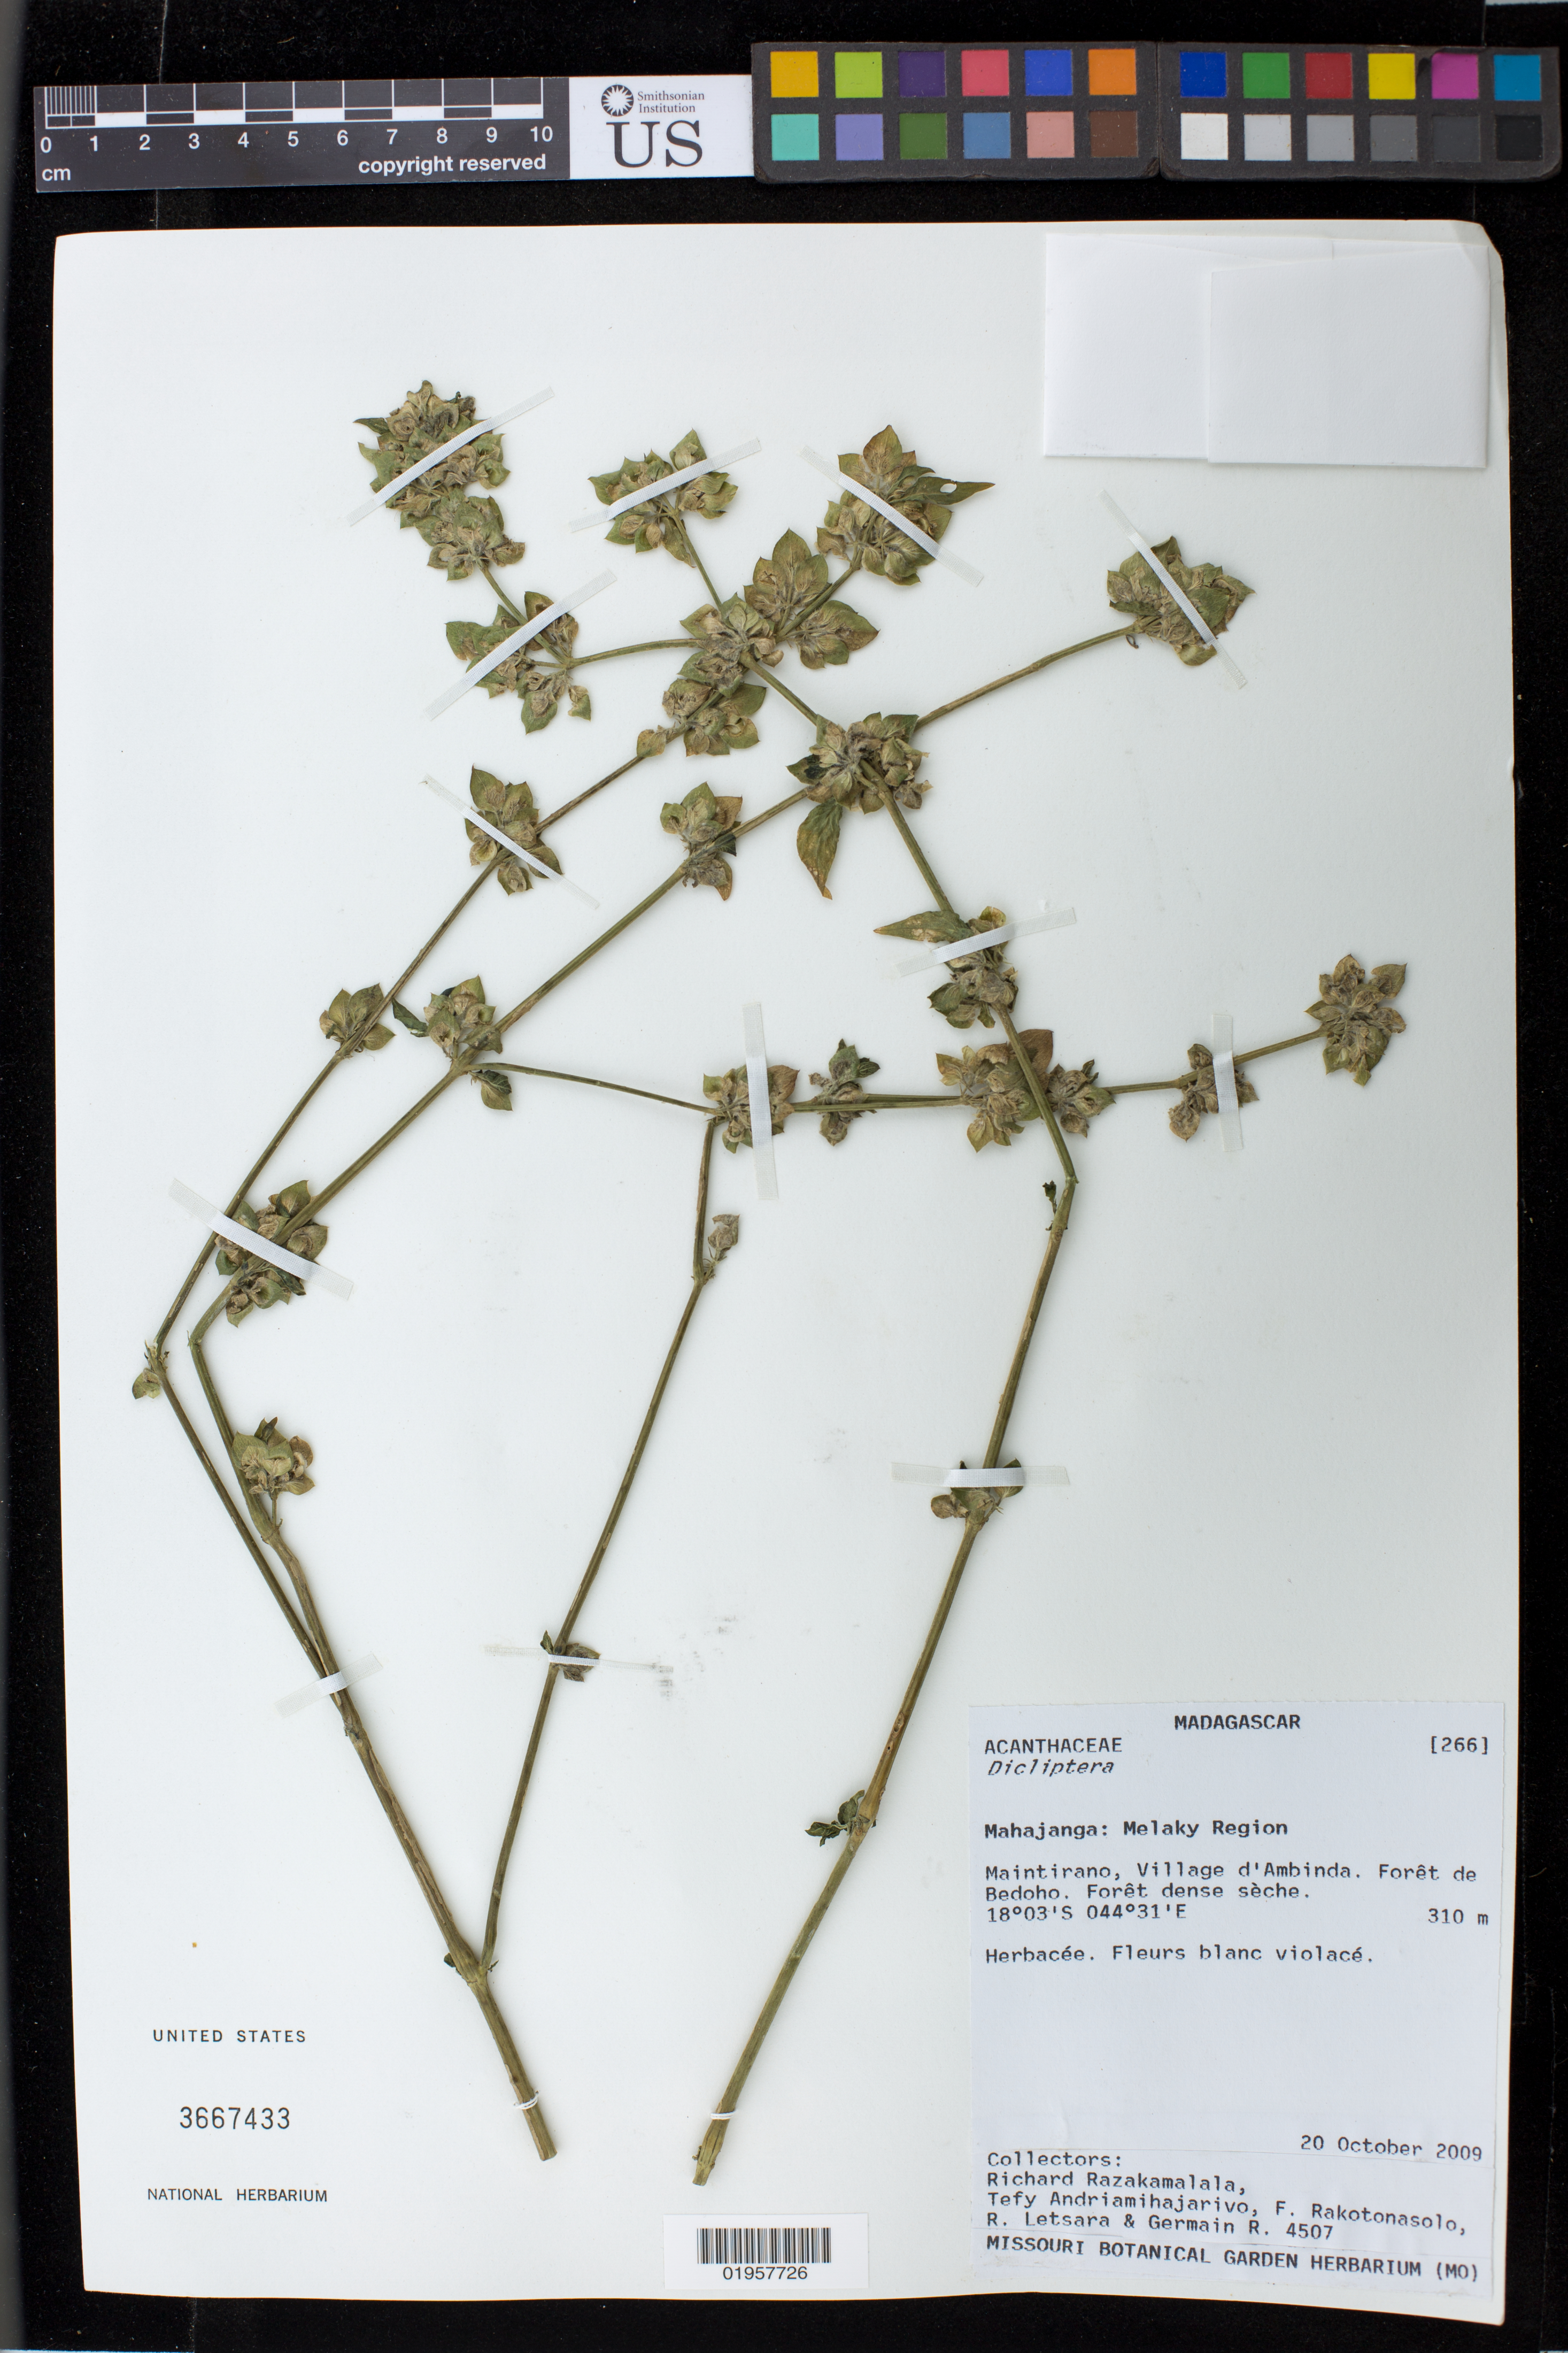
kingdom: Plantae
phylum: Tracheophyta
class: Magnoliopsida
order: Lamiales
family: Acanthaceae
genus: Dicliptera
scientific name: Dicliptera sp.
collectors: R. Razakamalala, T. H. Andriamihajarivo, F. Rakotonasolo, R. Letsara & R. Germain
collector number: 4507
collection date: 2009-10-20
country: Madagascar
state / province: Melaky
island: Madagascar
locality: Melaky Region. Maintirano, Village d'Ambinda. Forêt de Bedoho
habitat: Forêt dense sèche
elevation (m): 310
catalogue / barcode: US 3667433